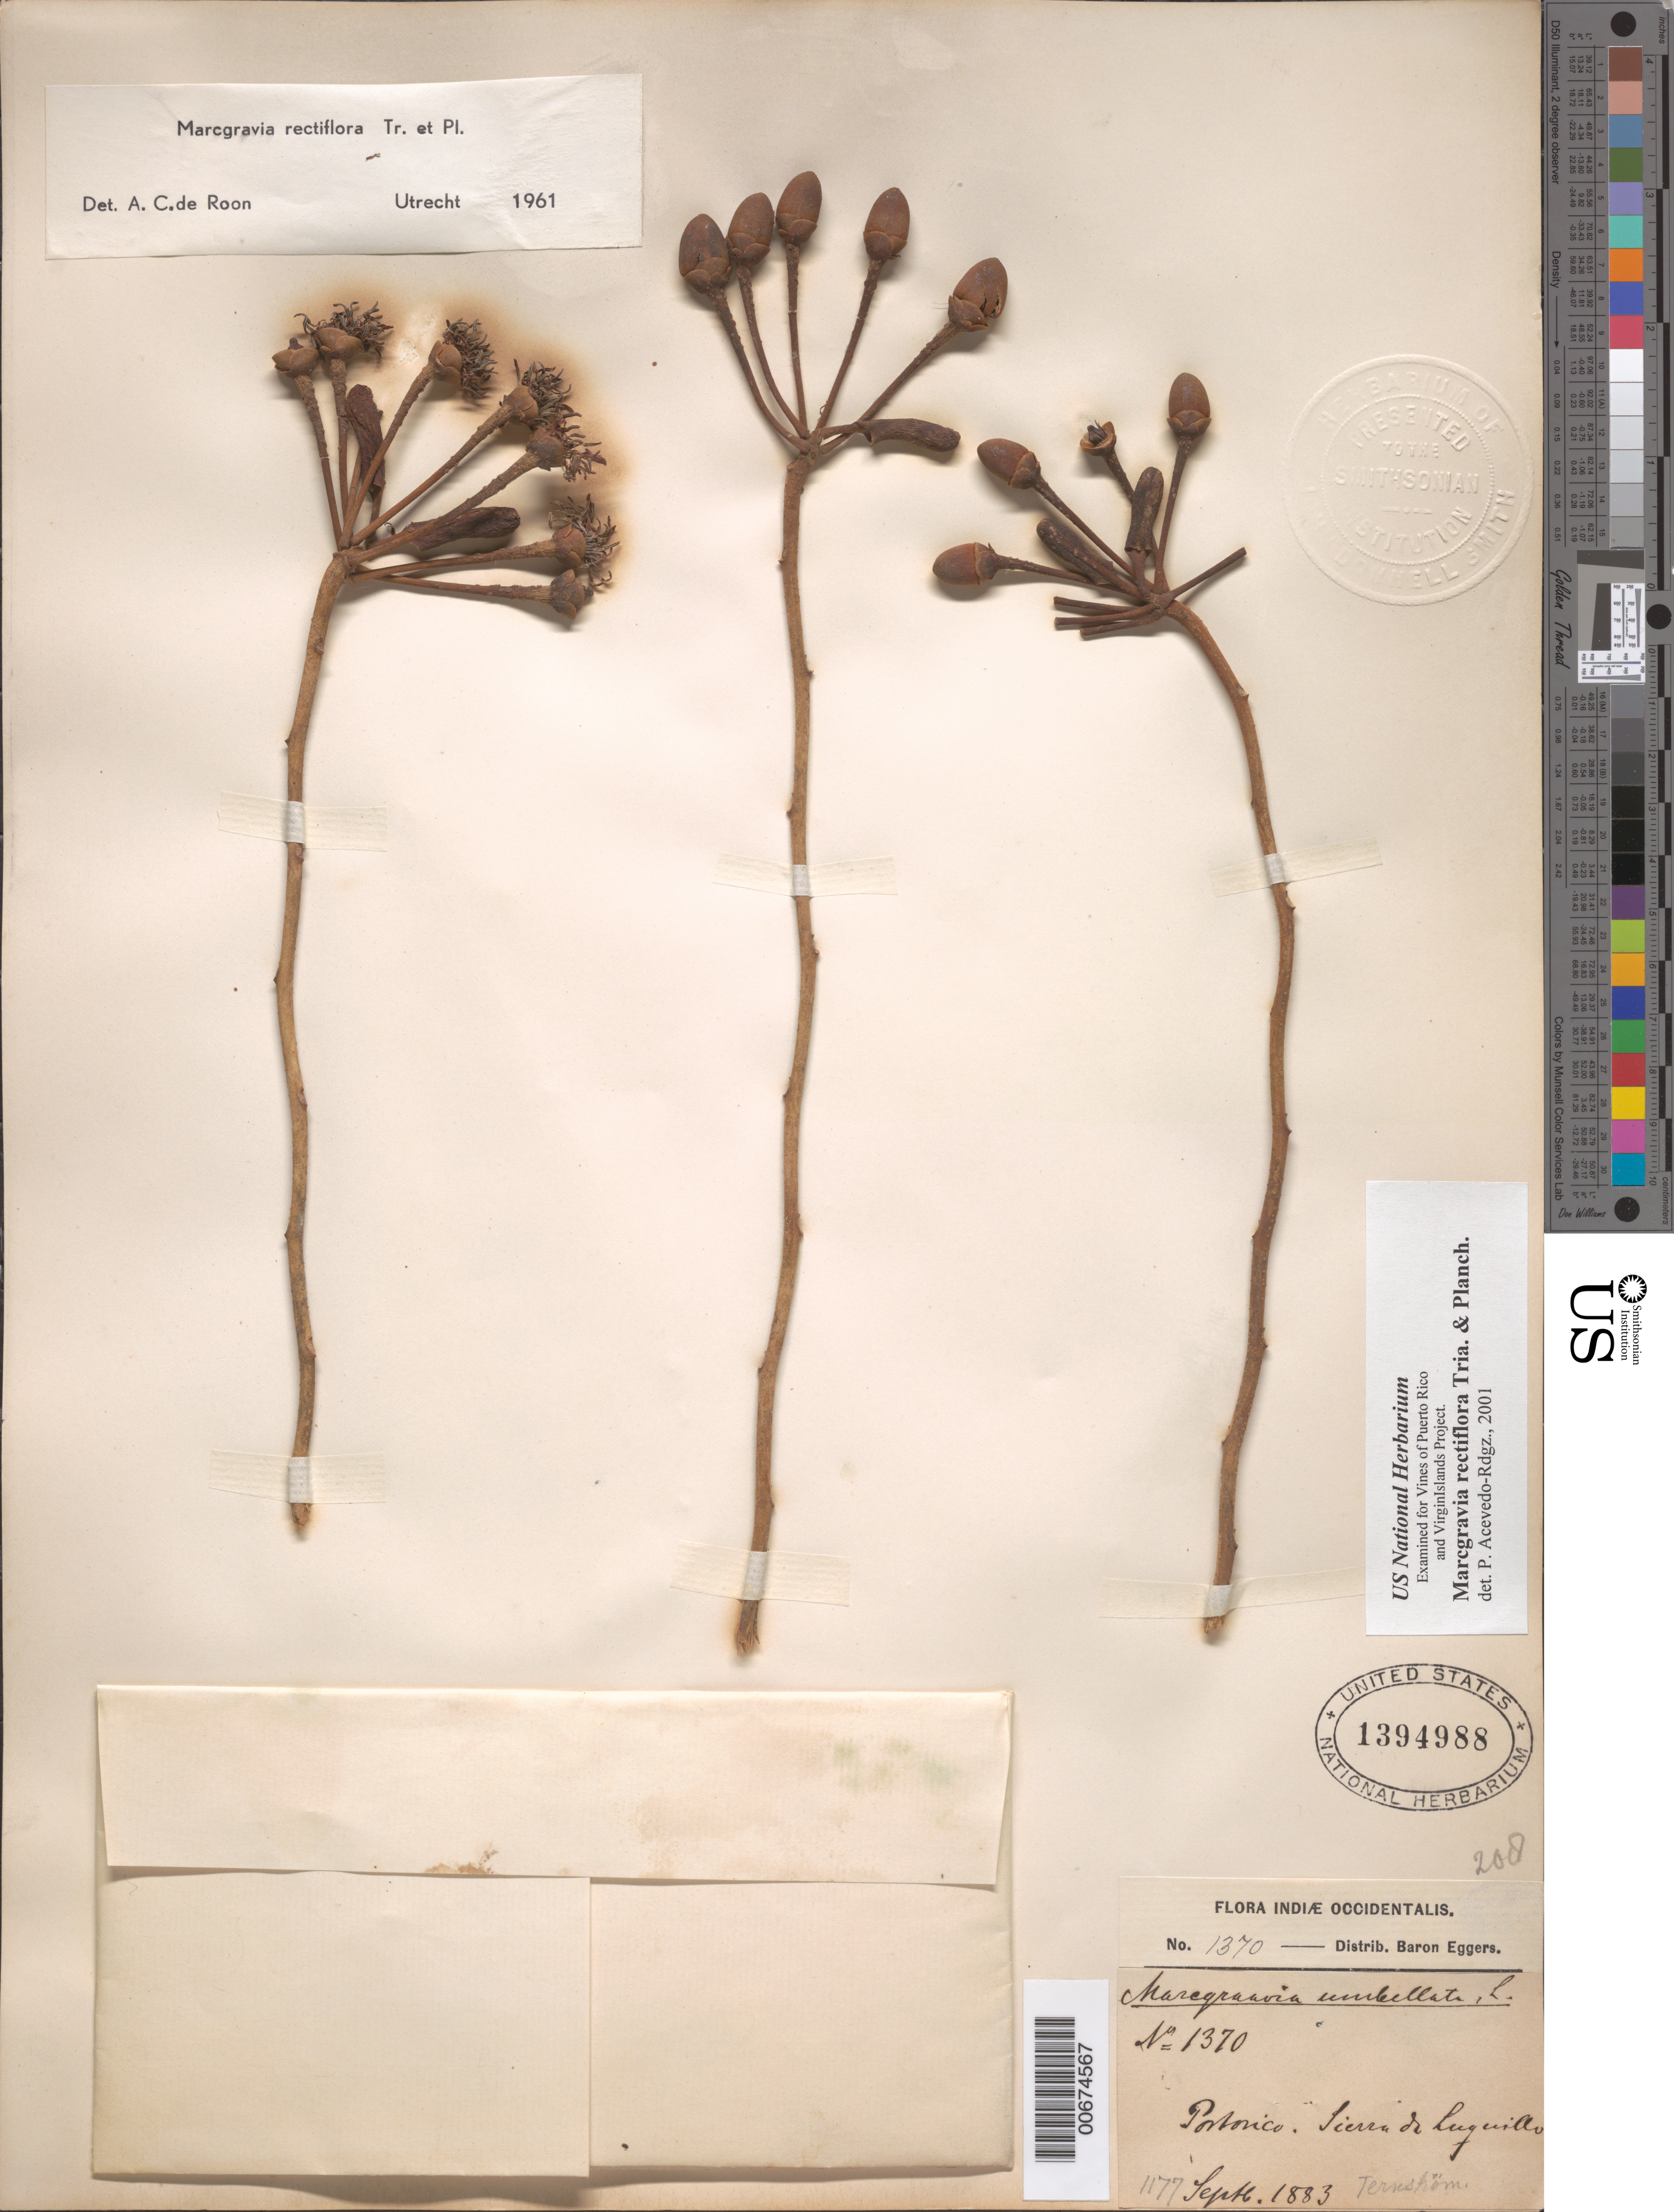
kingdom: Plantae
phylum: Tracheophyta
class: Magnoliopsida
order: Ericales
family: Marcgraviaceae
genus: Marcgravia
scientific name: Marcgravia rectiflora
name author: Triana & Planch.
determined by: Acevedo-Rodríguez, P., (BOT), Smithsonian Institution - National Museum of Natural History (UNITED STATES)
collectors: H. F. A. von Eggers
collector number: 1370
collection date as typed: Sep 1883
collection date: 1883-09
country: Puerto Rico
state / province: Luquillo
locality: Sierra de Luquillo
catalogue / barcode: US 1394988